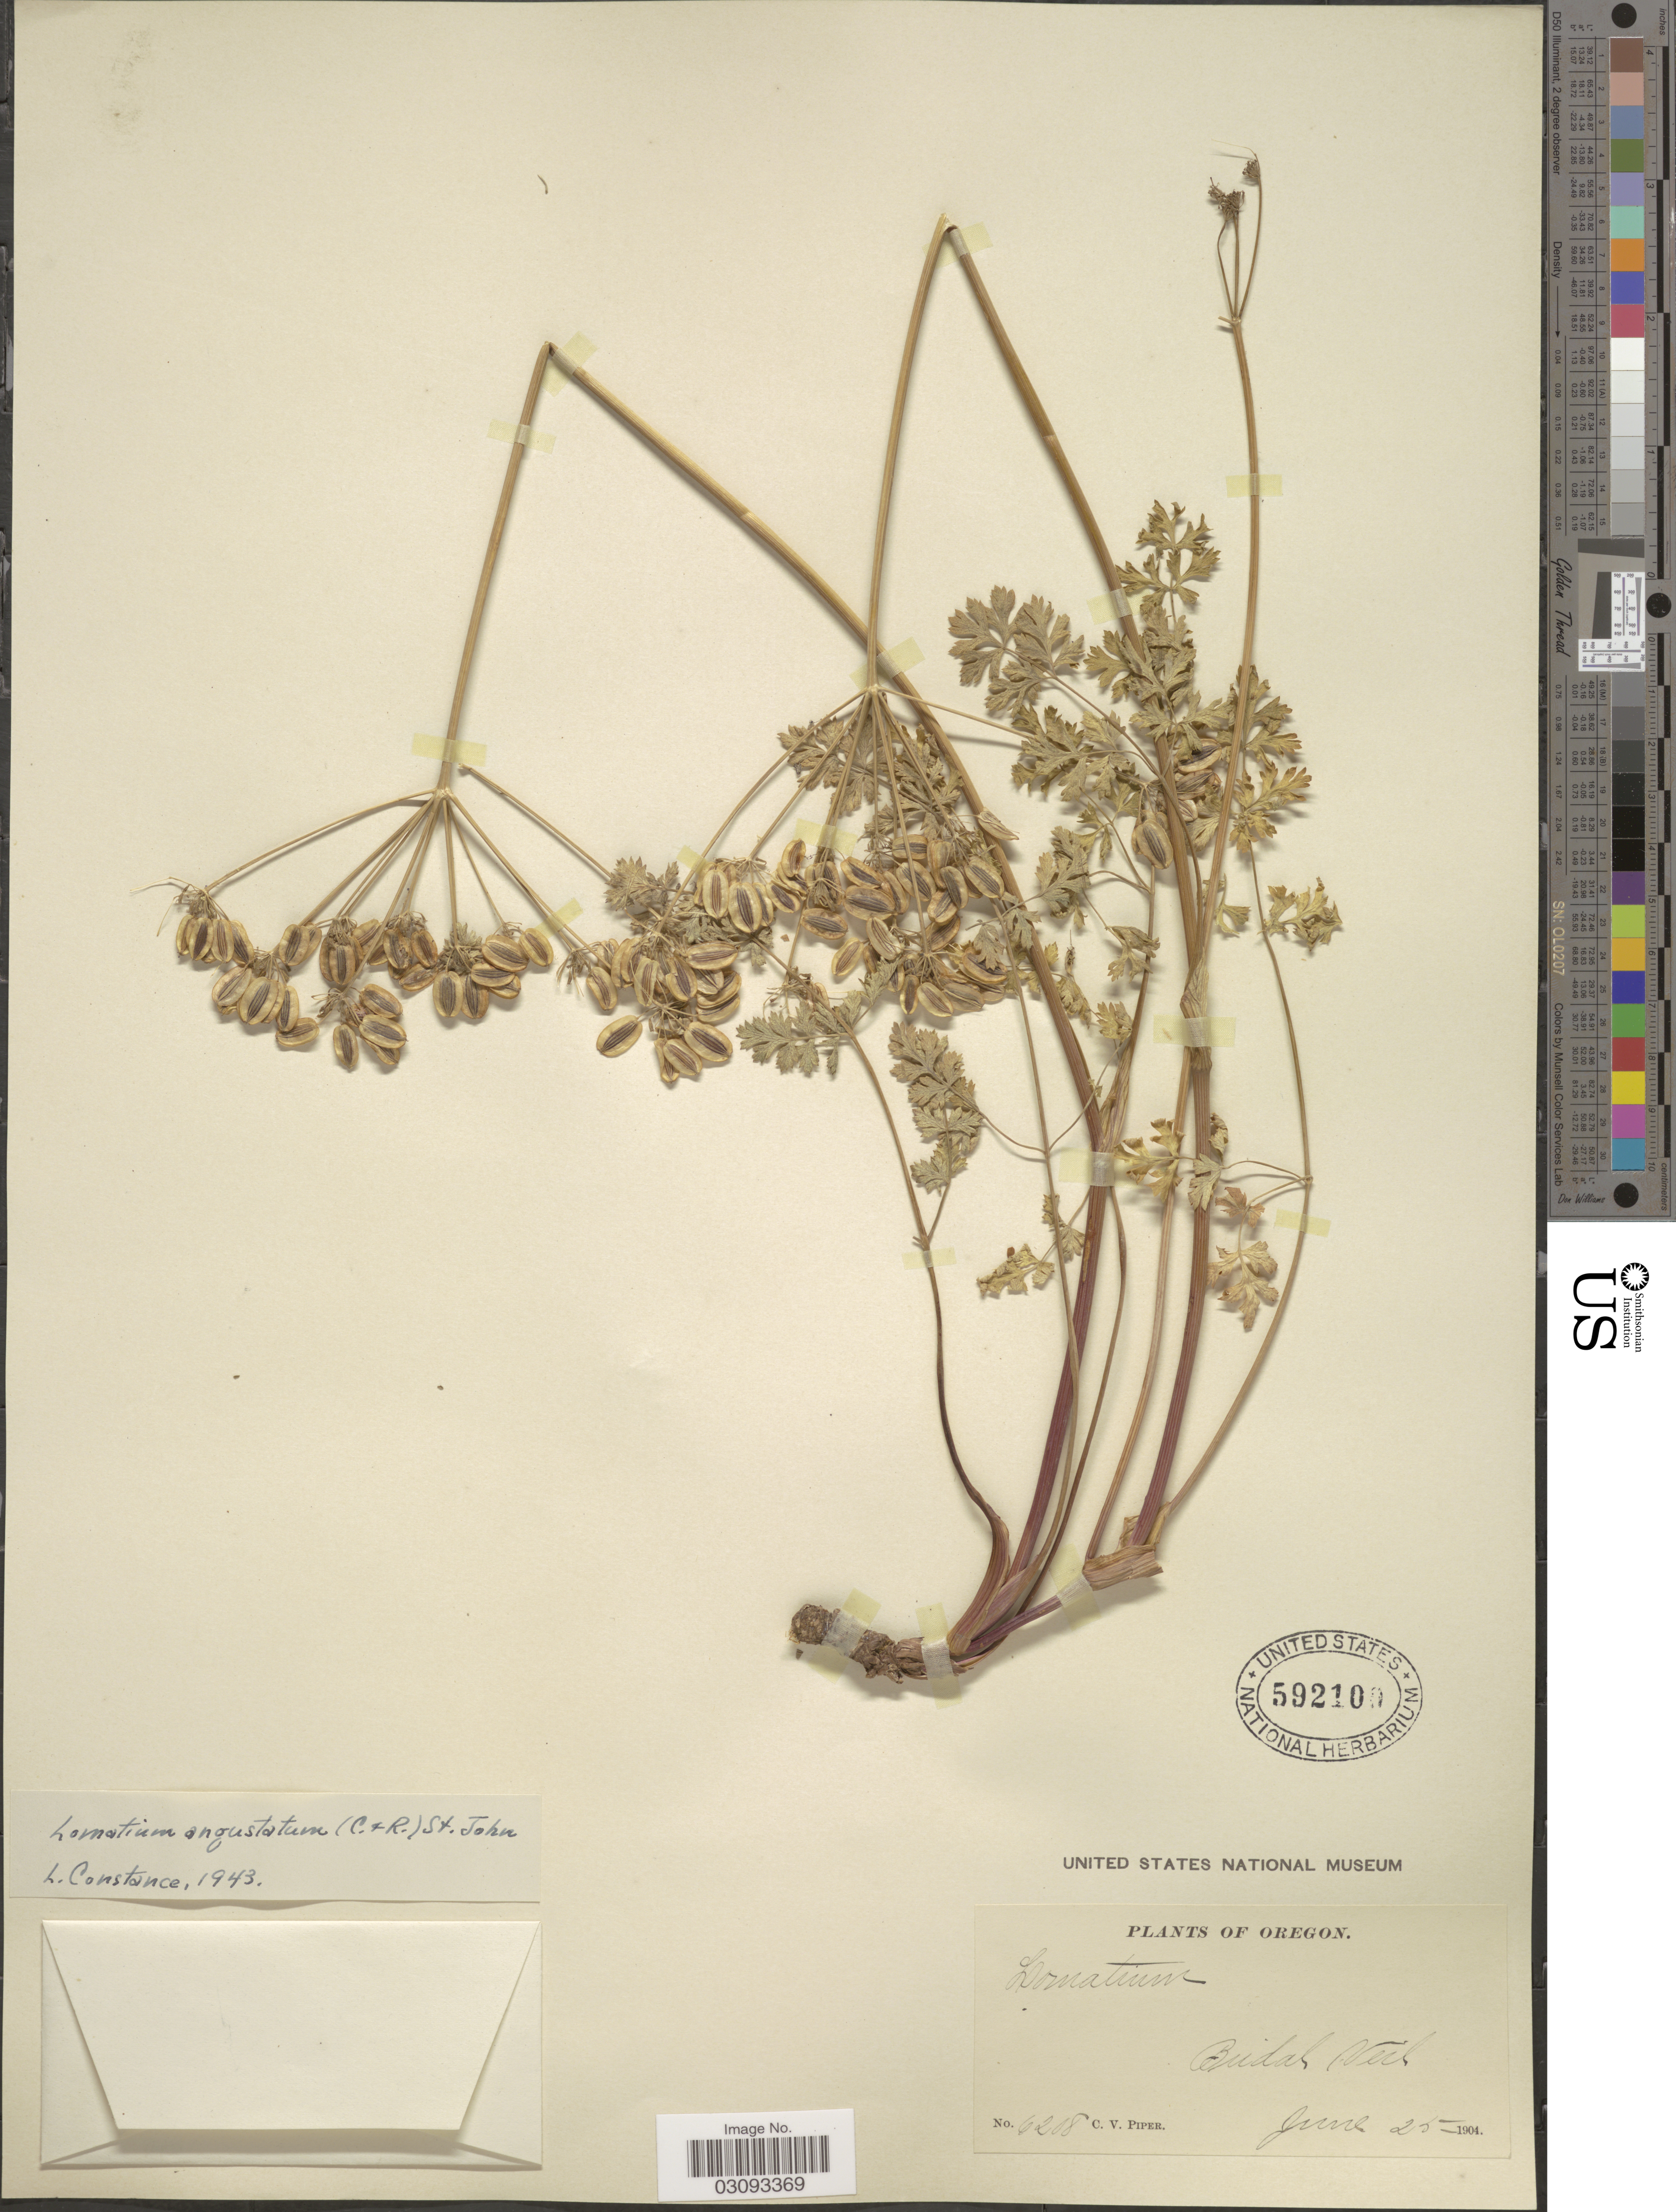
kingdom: Plantae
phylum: Tracheophyta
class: Magnoliopsida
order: Apiales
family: Apiaceae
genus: Lomatium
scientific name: Lomatium angustatum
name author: (J.M. Coult. & Rose) H. St. John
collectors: C. V. Piper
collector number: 6208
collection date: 1904-06-25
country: United States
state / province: Oregon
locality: Bridal Veil.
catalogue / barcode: US 592100